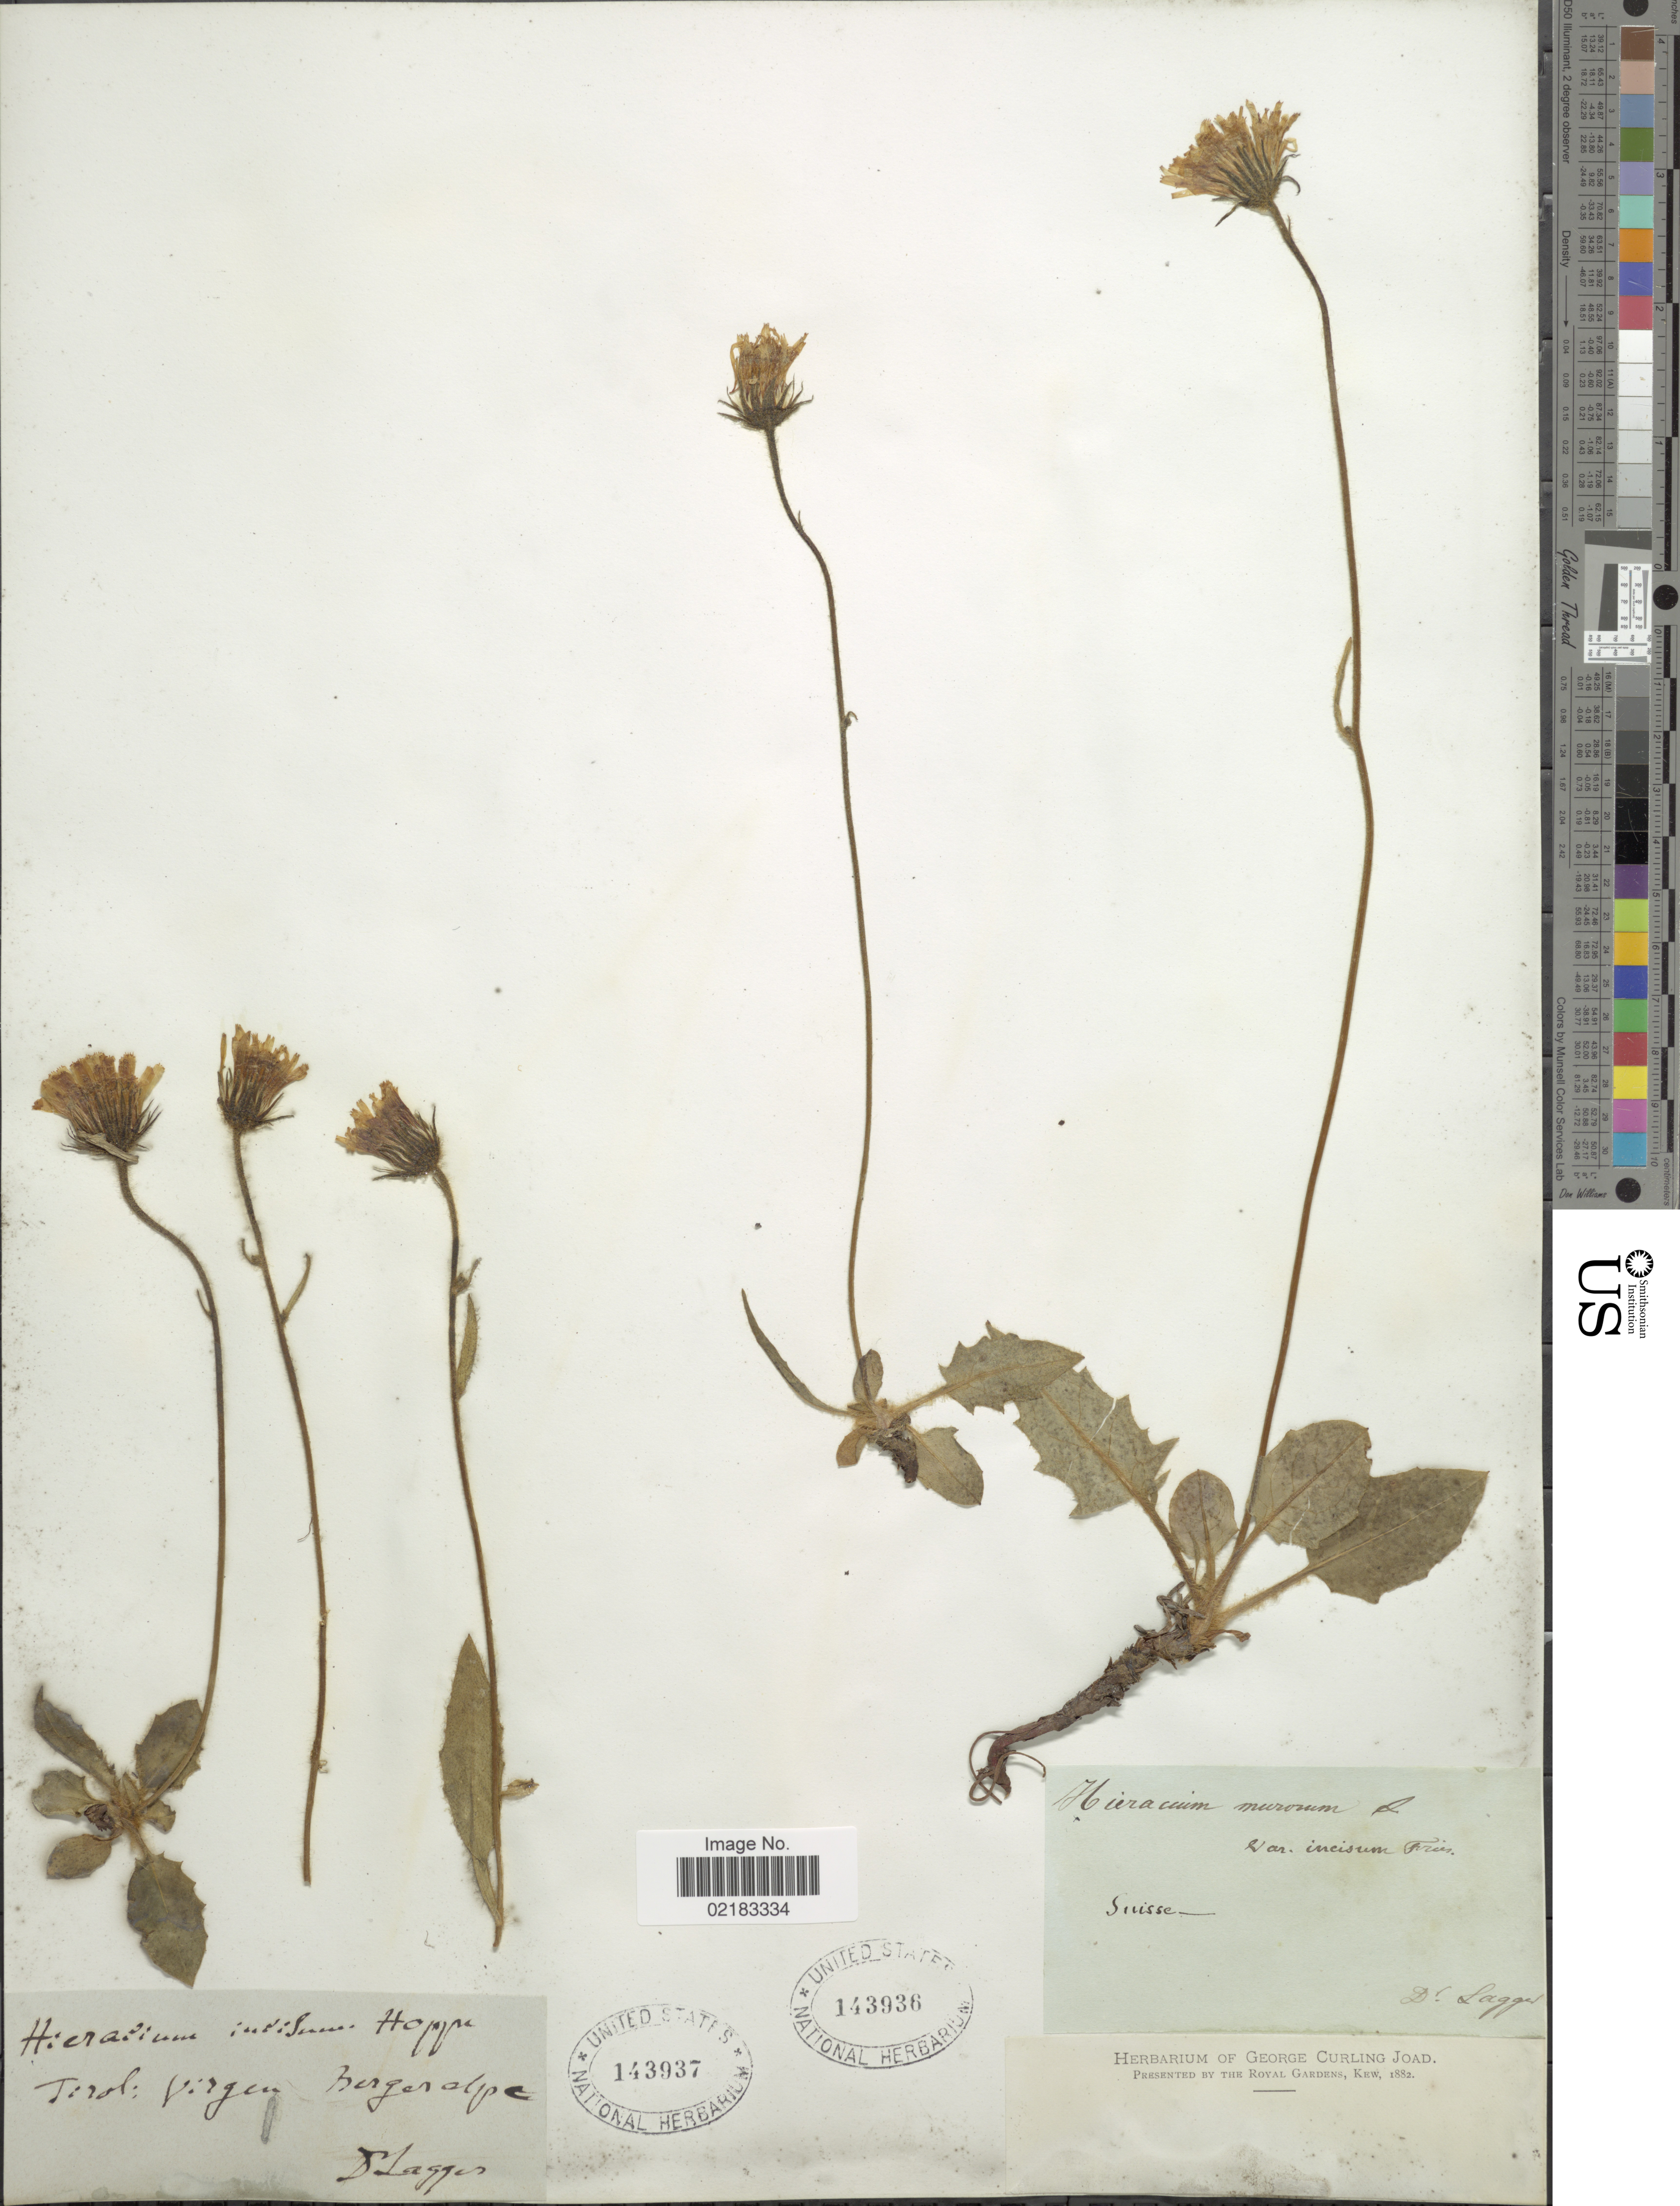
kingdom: Plantae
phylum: Tracheophyta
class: Magnoliopsida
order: Asterales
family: Asteraceae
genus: Hieracium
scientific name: Hieracium murorum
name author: L.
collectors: F. J. Lagger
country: Austria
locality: Tirol Virgen Bergen alpe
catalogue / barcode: US 143937-2